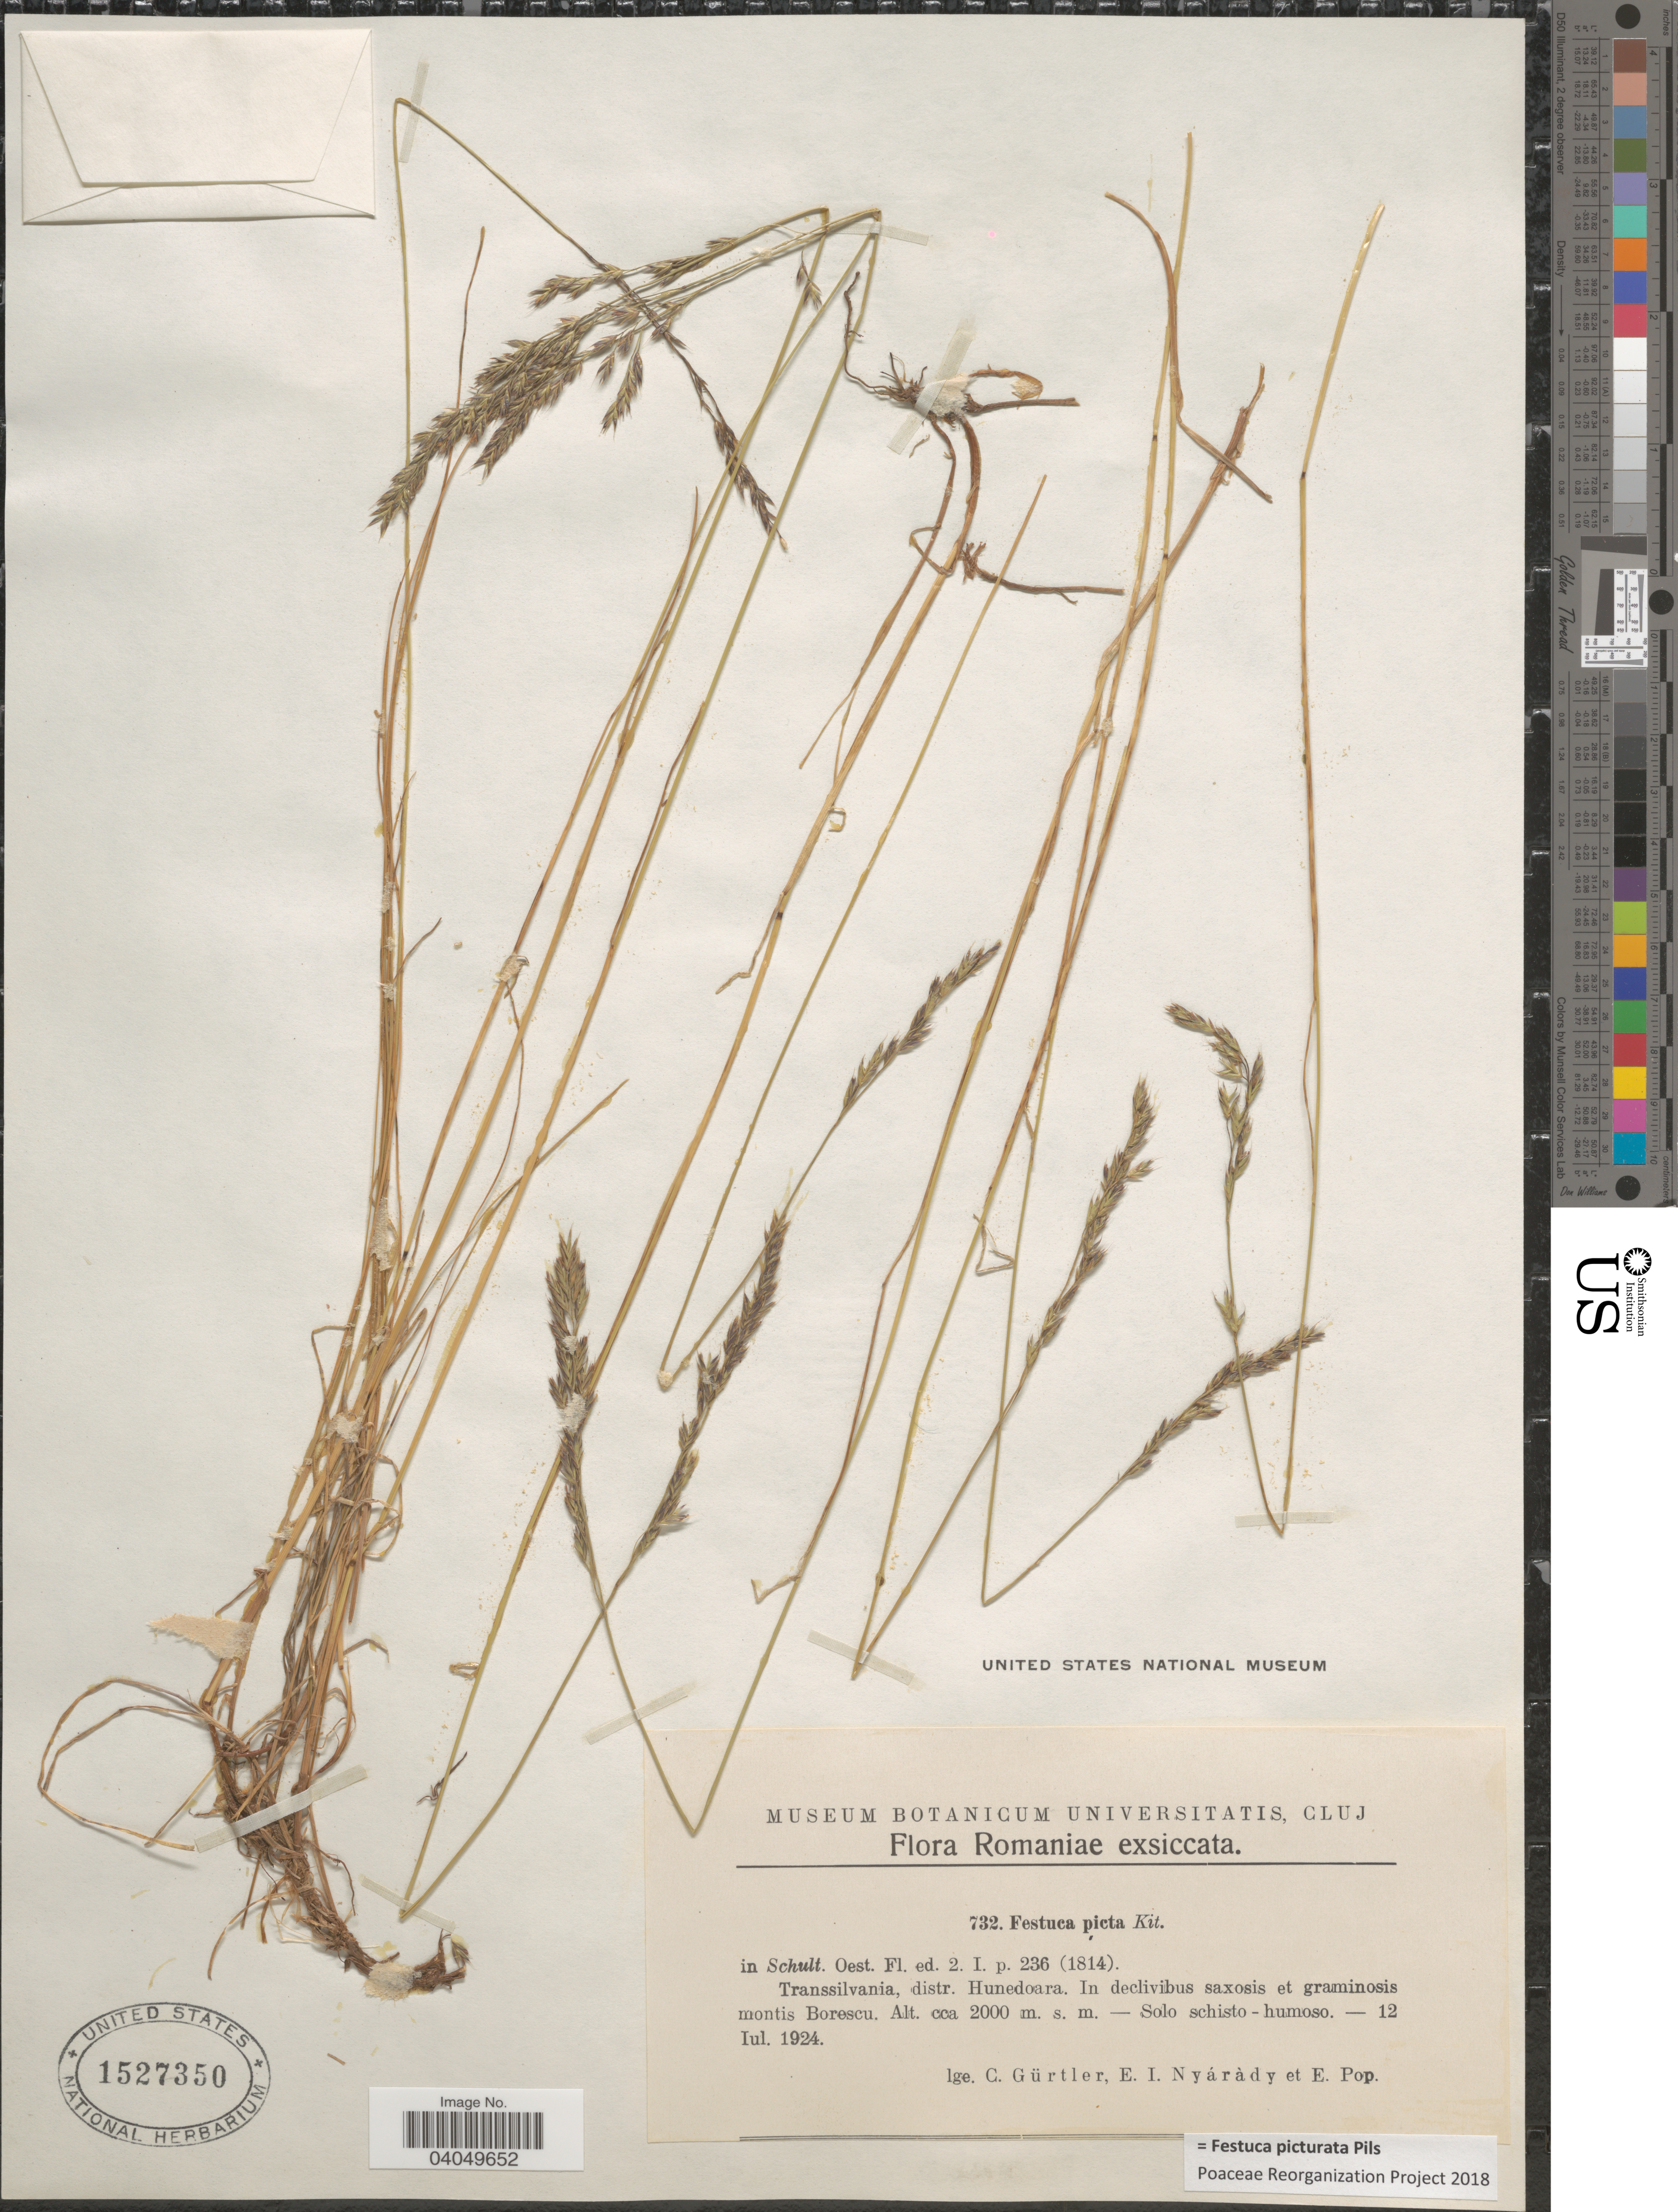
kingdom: Plantae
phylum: Tracheophyta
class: Liliopsida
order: Poales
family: Poaceae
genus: Festuca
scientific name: Festuca picturata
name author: G. Pils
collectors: C. Gürtler, E. Nyárády & E. Pop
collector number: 732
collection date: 1924-07-12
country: Romania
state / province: Hunedoara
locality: Transsilvania, distr. Hunedoara. In declivibus saxosis et graminosis montis Borescu.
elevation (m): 2000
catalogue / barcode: US 1527350